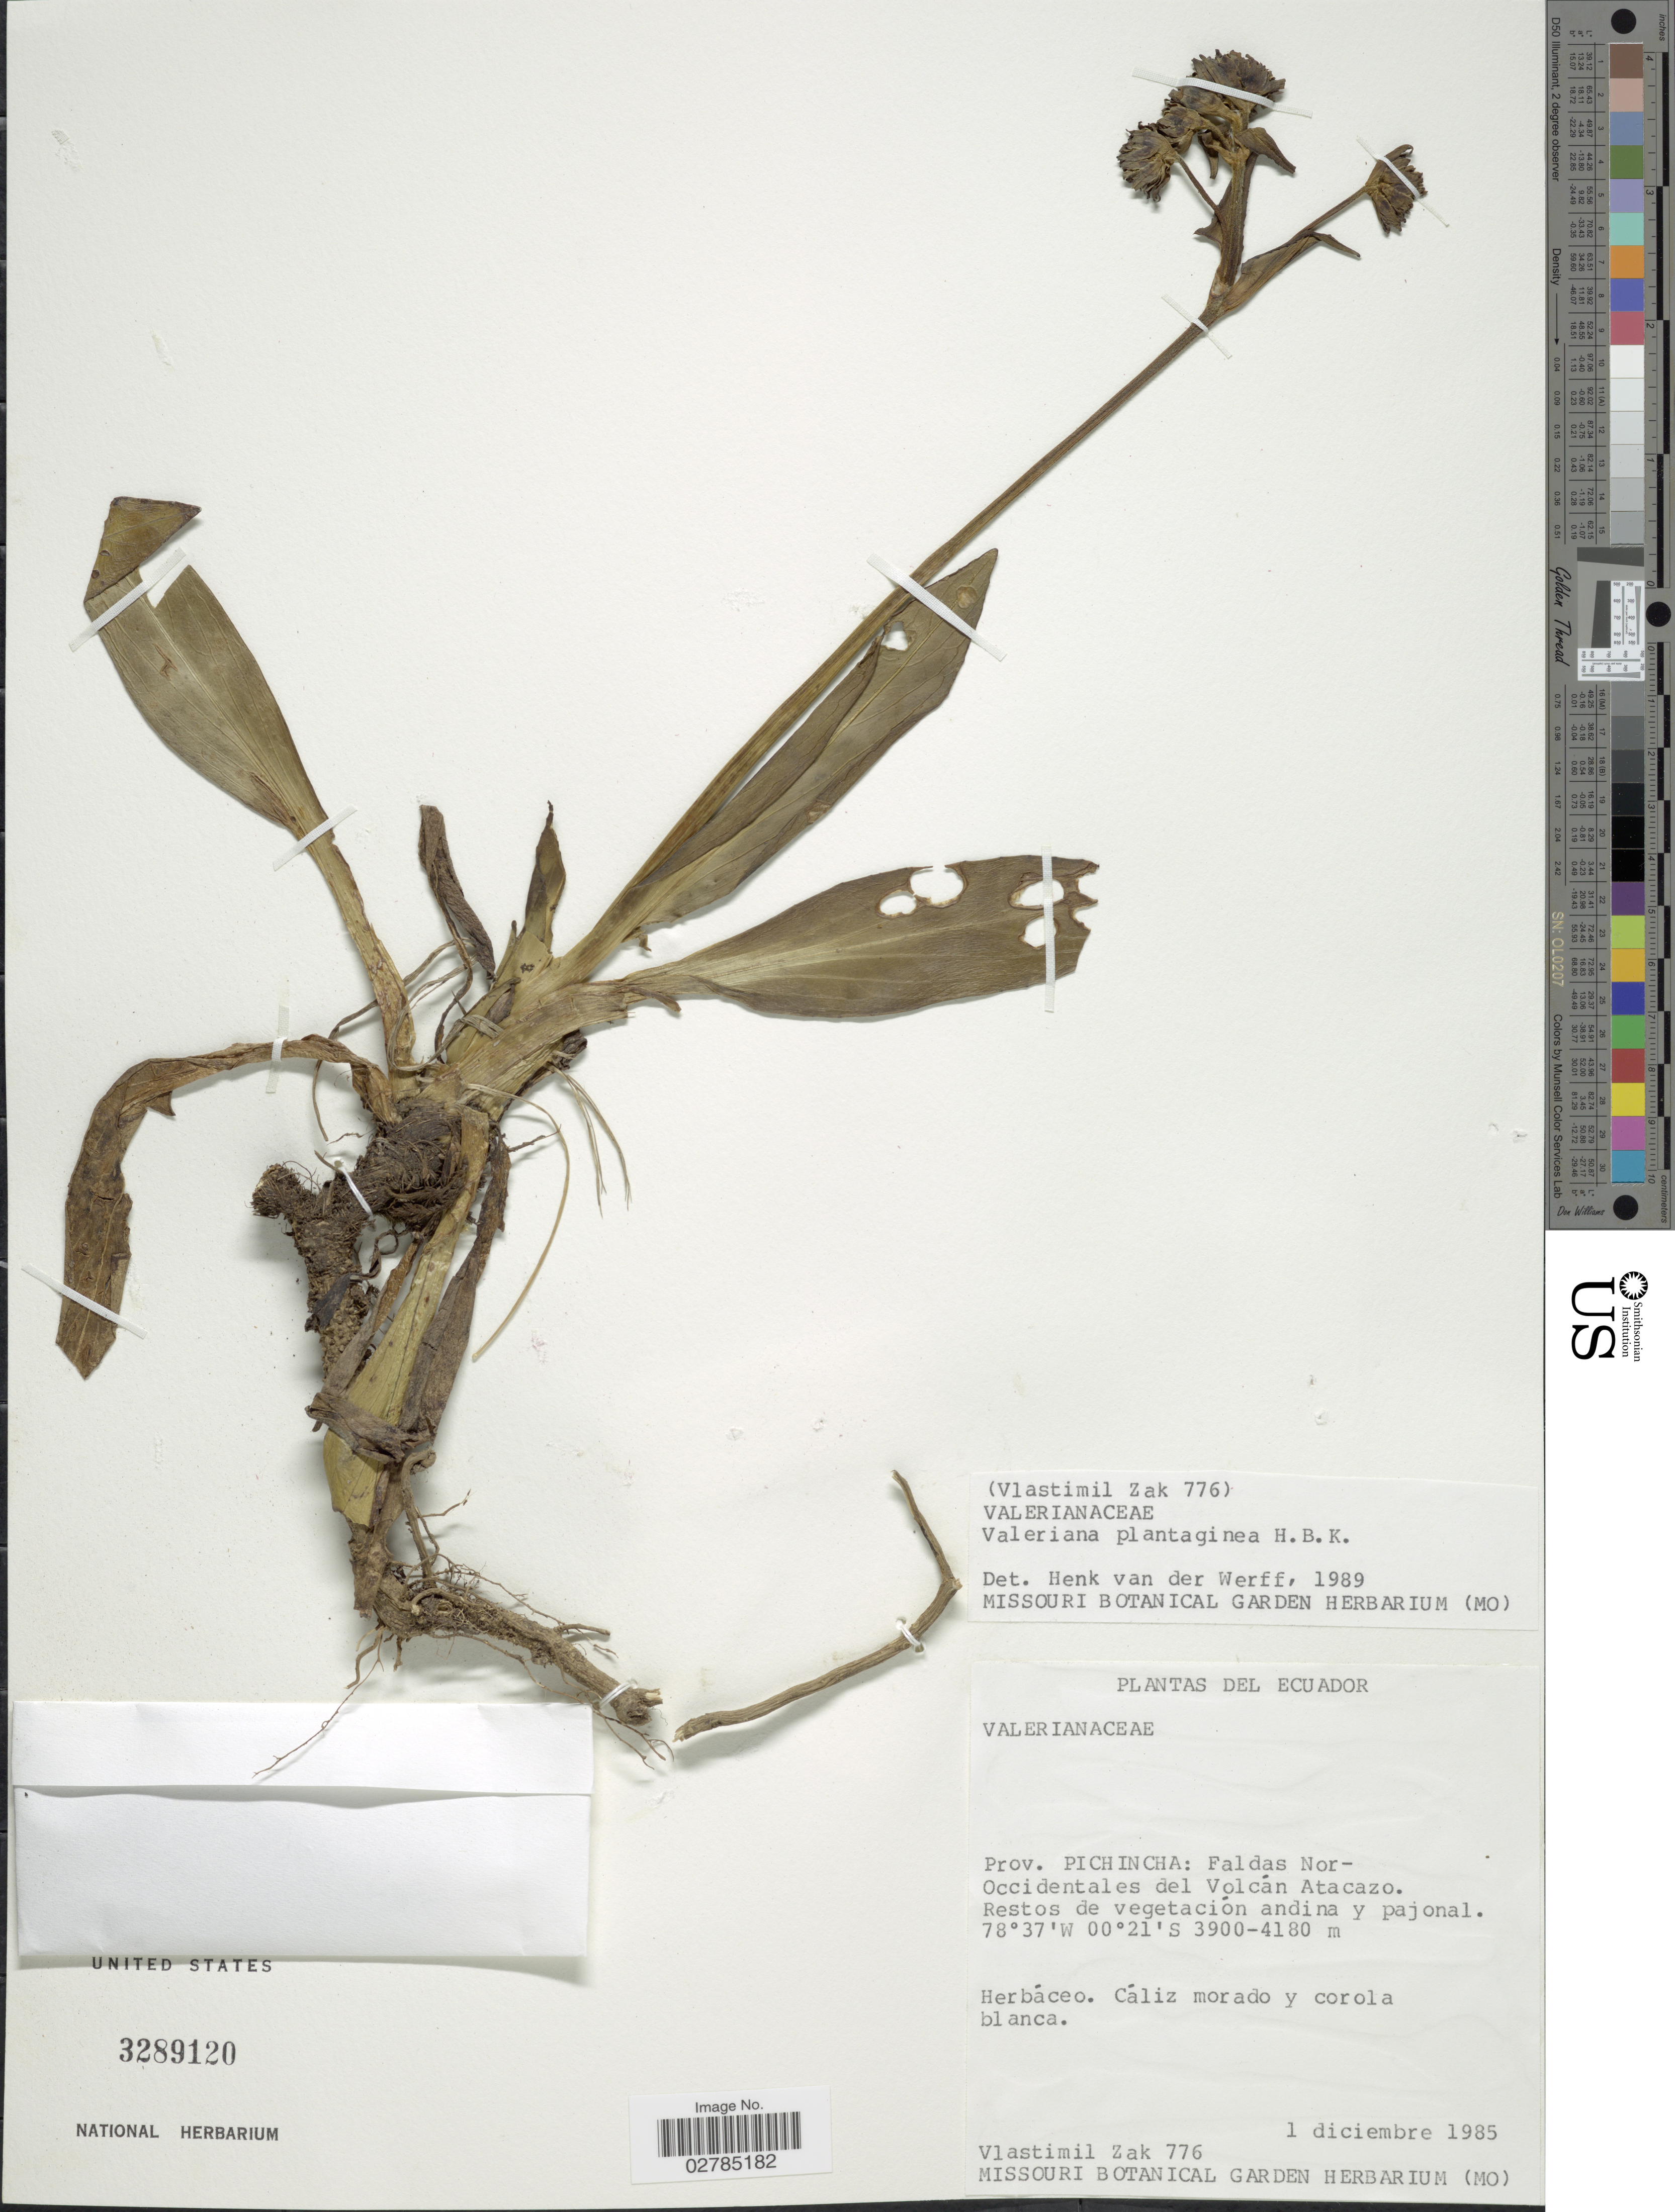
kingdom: Plantae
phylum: Tracheophyta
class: Magnoliopsida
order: Dipsacales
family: Caprifoliaceae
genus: Valeriana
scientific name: Valeriana plantaginea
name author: Kunth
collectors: V. Zak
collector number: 776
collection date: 1985-12-01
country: Ecuador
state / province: Pichincha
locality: Faldas Nor-Occidentales del Volcán Atacazo.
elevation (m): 3900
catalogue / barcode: US 3289120